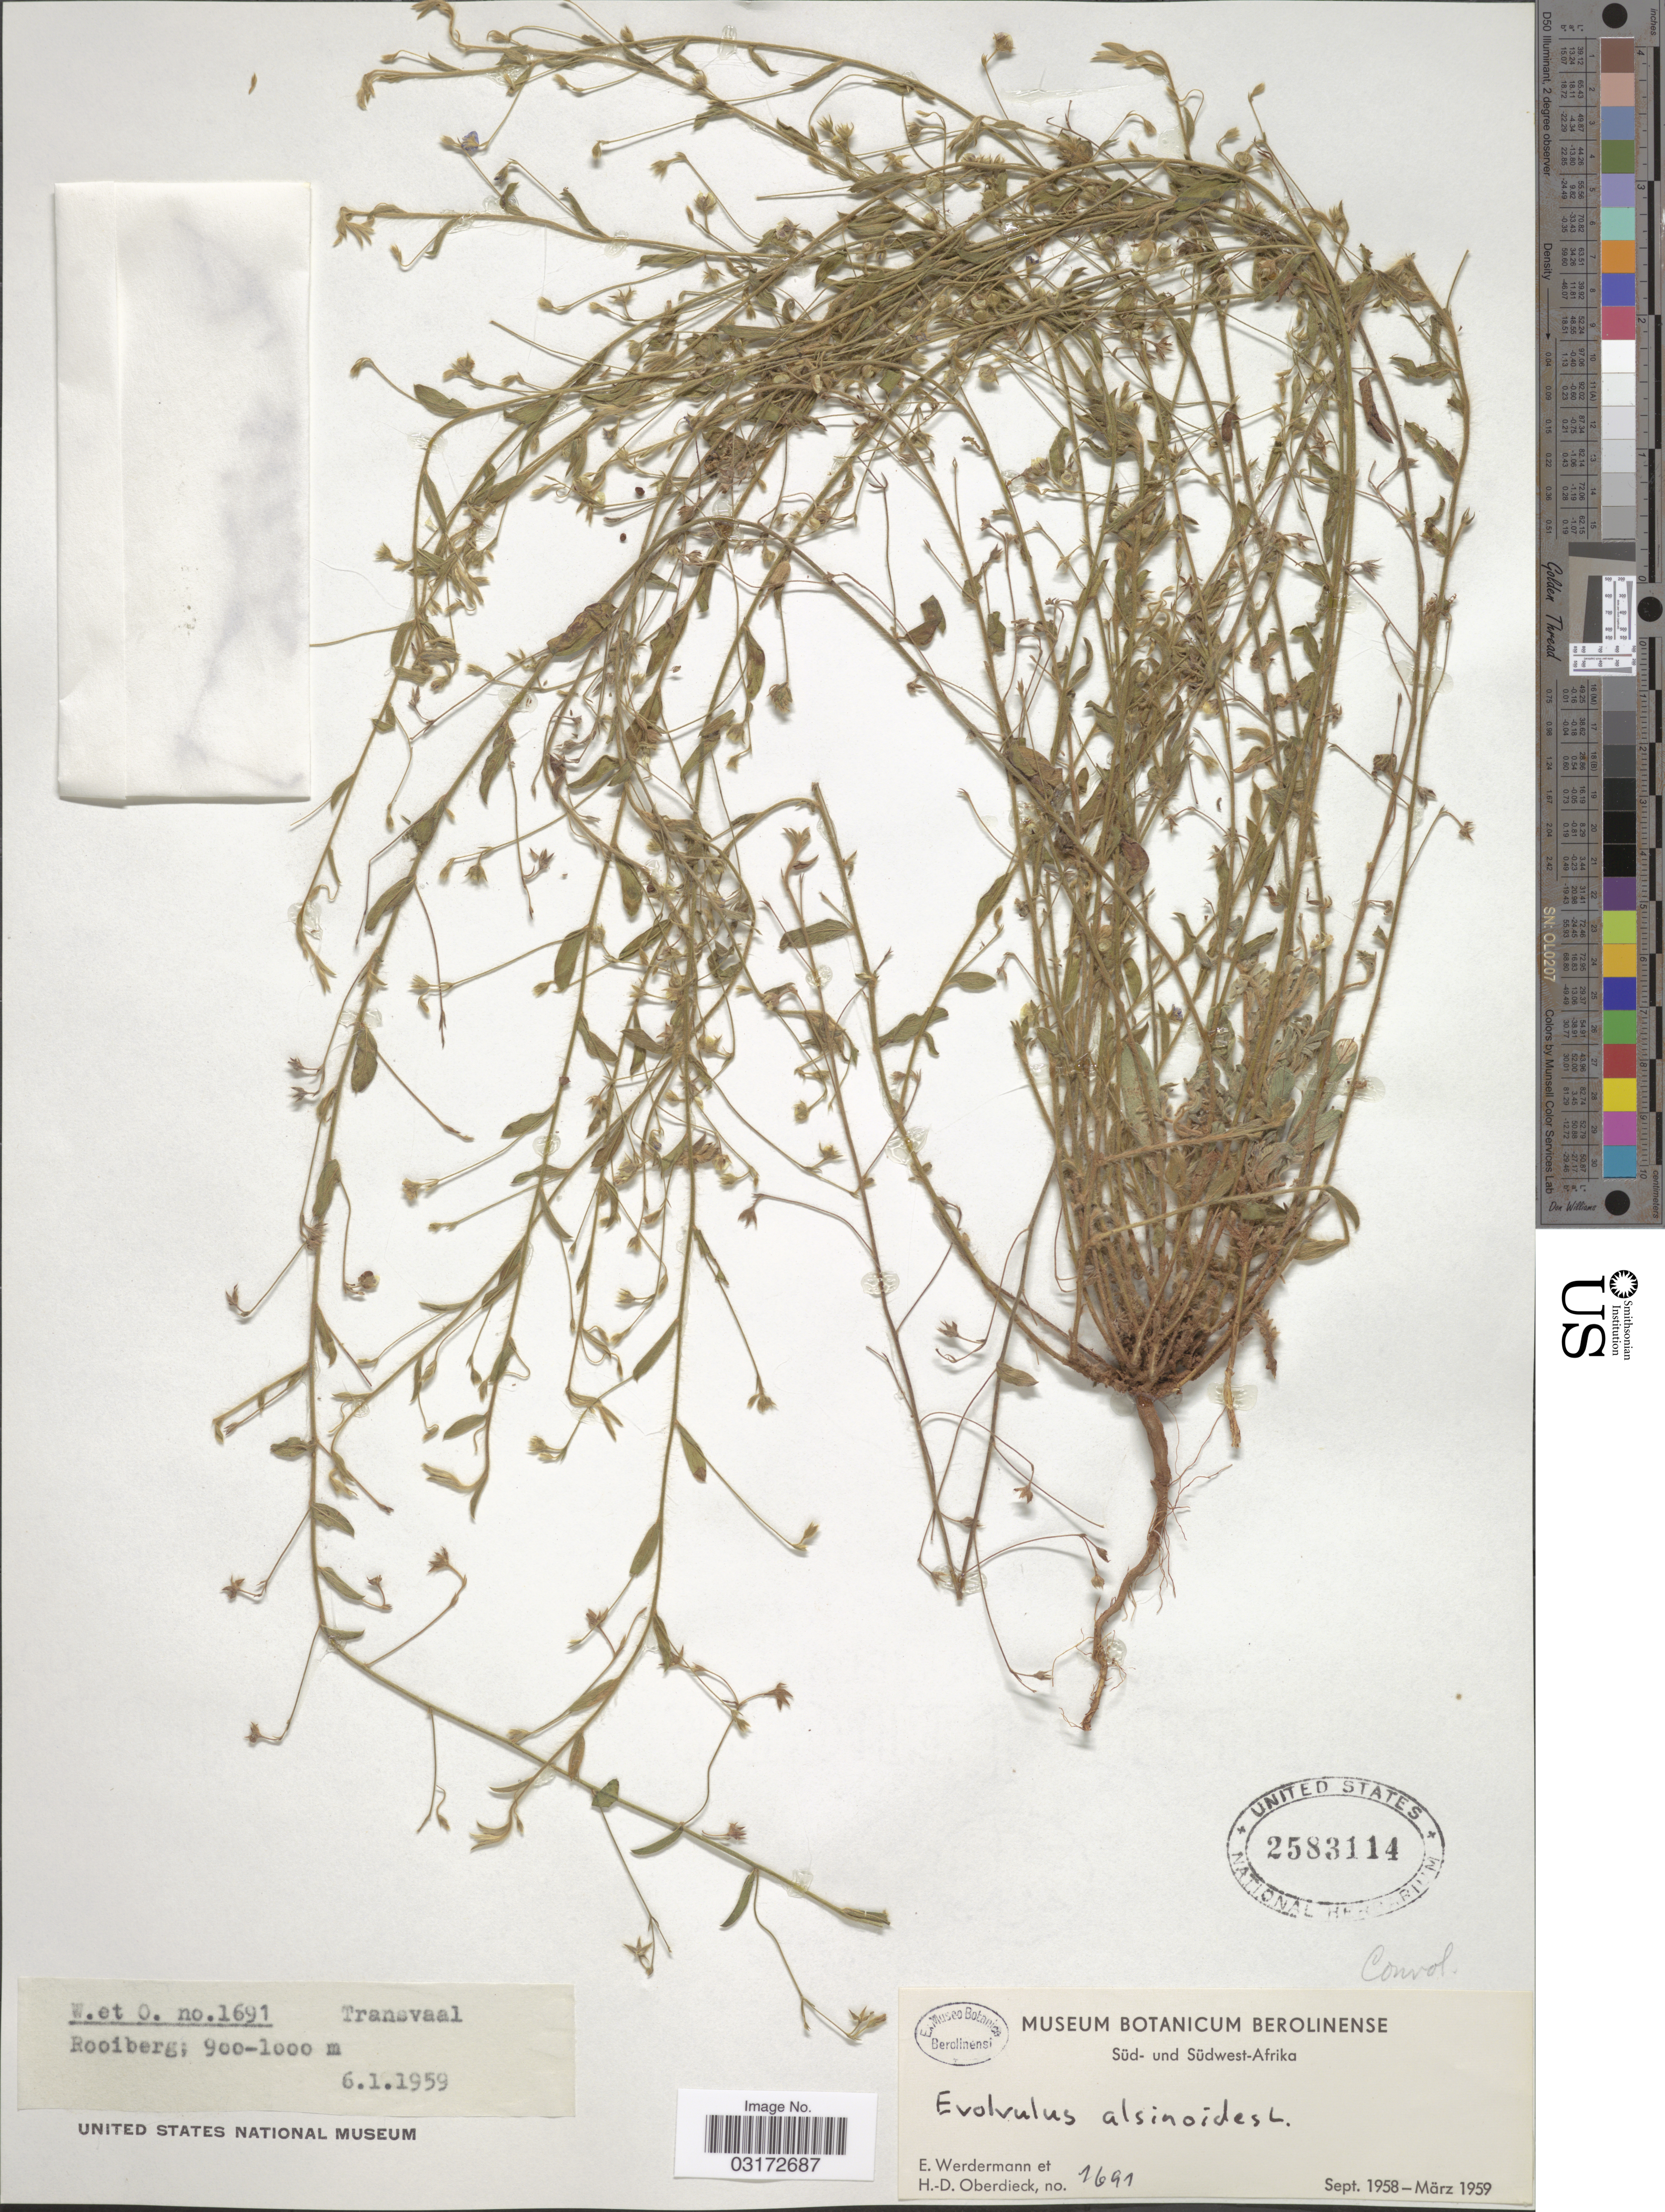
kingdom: Plantae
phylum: Tracheophyta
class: Magnoliopsida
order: Solanales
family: Convolvulaceae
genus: Evolvulus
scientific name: Evolvulus alsinoides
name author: (L.) L.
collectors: E. Werdermann & H. Oberdieck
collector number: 1691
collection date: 1959-01-06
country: South Africa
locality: Transvaal. Rooiberg.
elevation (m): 900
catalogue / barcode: US 2583114